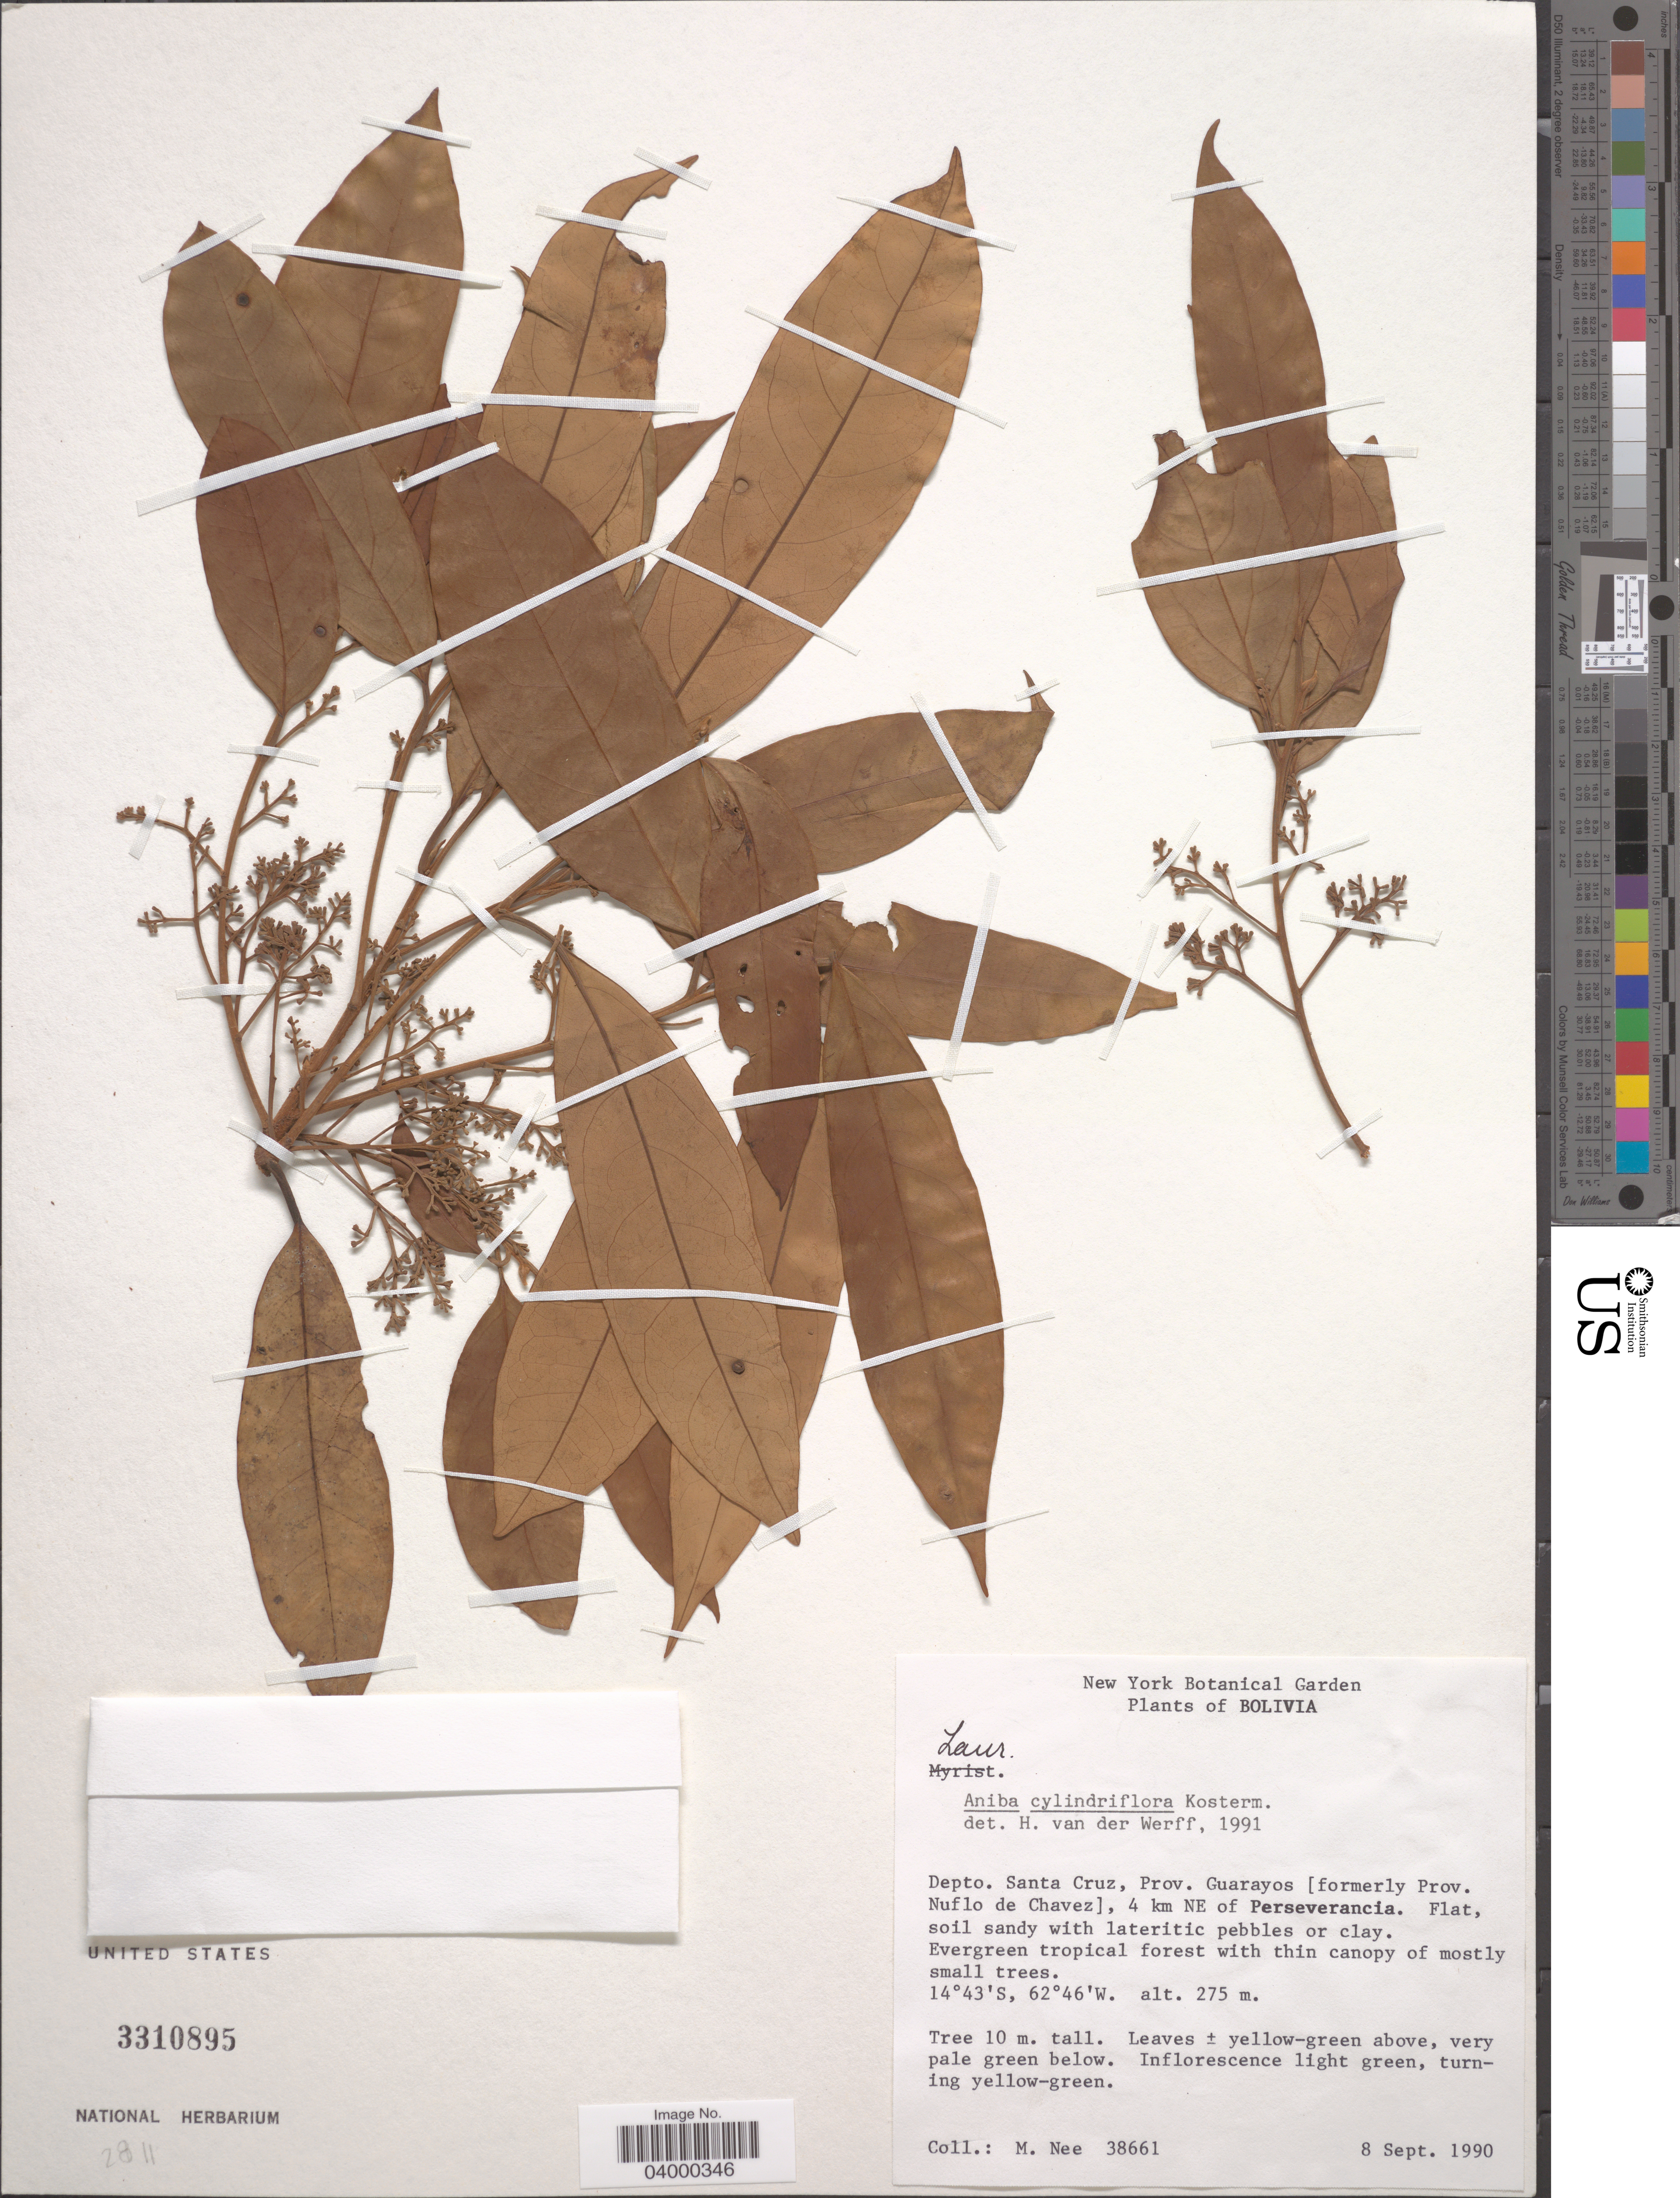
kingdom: Plantae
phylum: Tracheophyta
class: Magnoliopsida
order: Laurales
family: Lauraceae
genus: Aniba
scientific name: Aniba cylindriflora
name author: Kosterm.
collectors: M. Nee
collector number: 38661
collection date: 1990-09-08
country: Bolivia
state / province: Santa Cruz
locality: Depto. Santa Cruz, Prov. Guarayos [formerly Prov. Nuflo de Chavez], 4 km NE of Perseverancia.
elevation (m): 275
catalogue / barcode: US 3310895